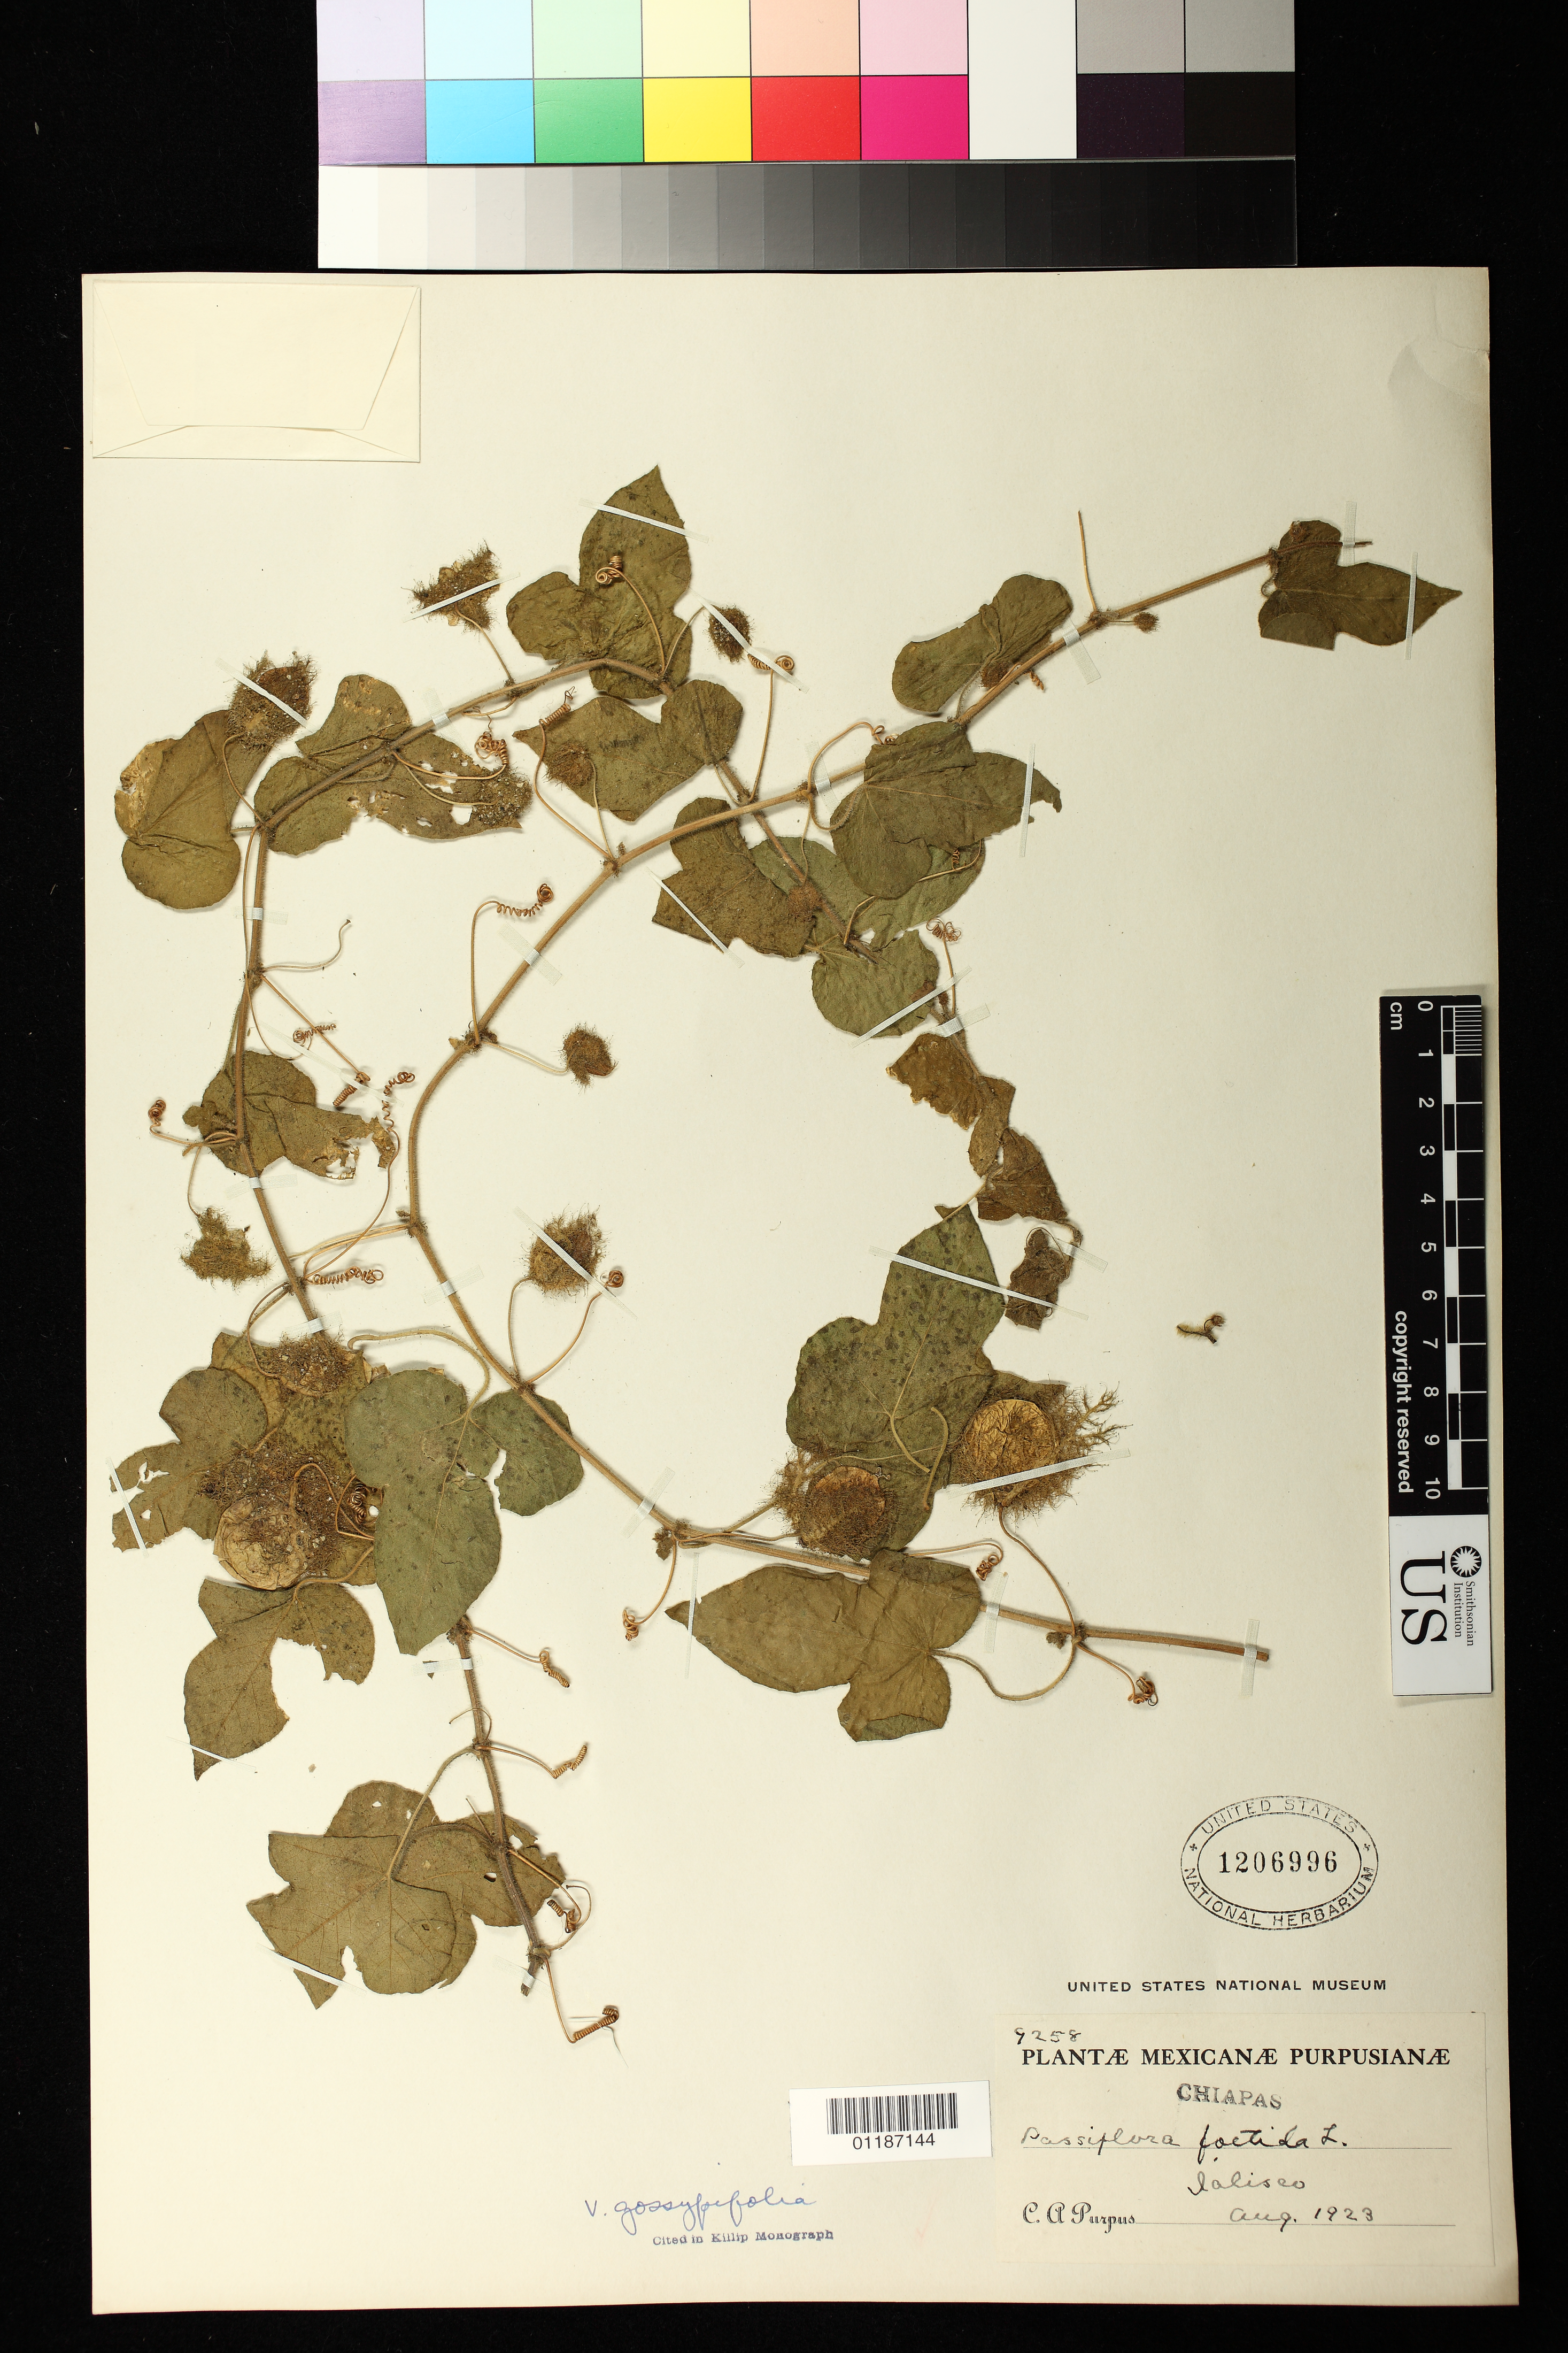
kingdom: Plantae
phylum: Tracheophyta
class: Magnoliopsida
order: Malpighiales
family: Passifloraceae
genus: Passiflora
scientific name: Passiflora foetida var. gossypiifolia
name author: (Desv.) Mast.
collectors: C. A. Purpus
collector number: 9258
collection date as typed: Aug 1923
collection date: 1923-08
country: Mexico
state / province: Chiapas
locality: Jalisco.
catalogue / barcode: US 1206996